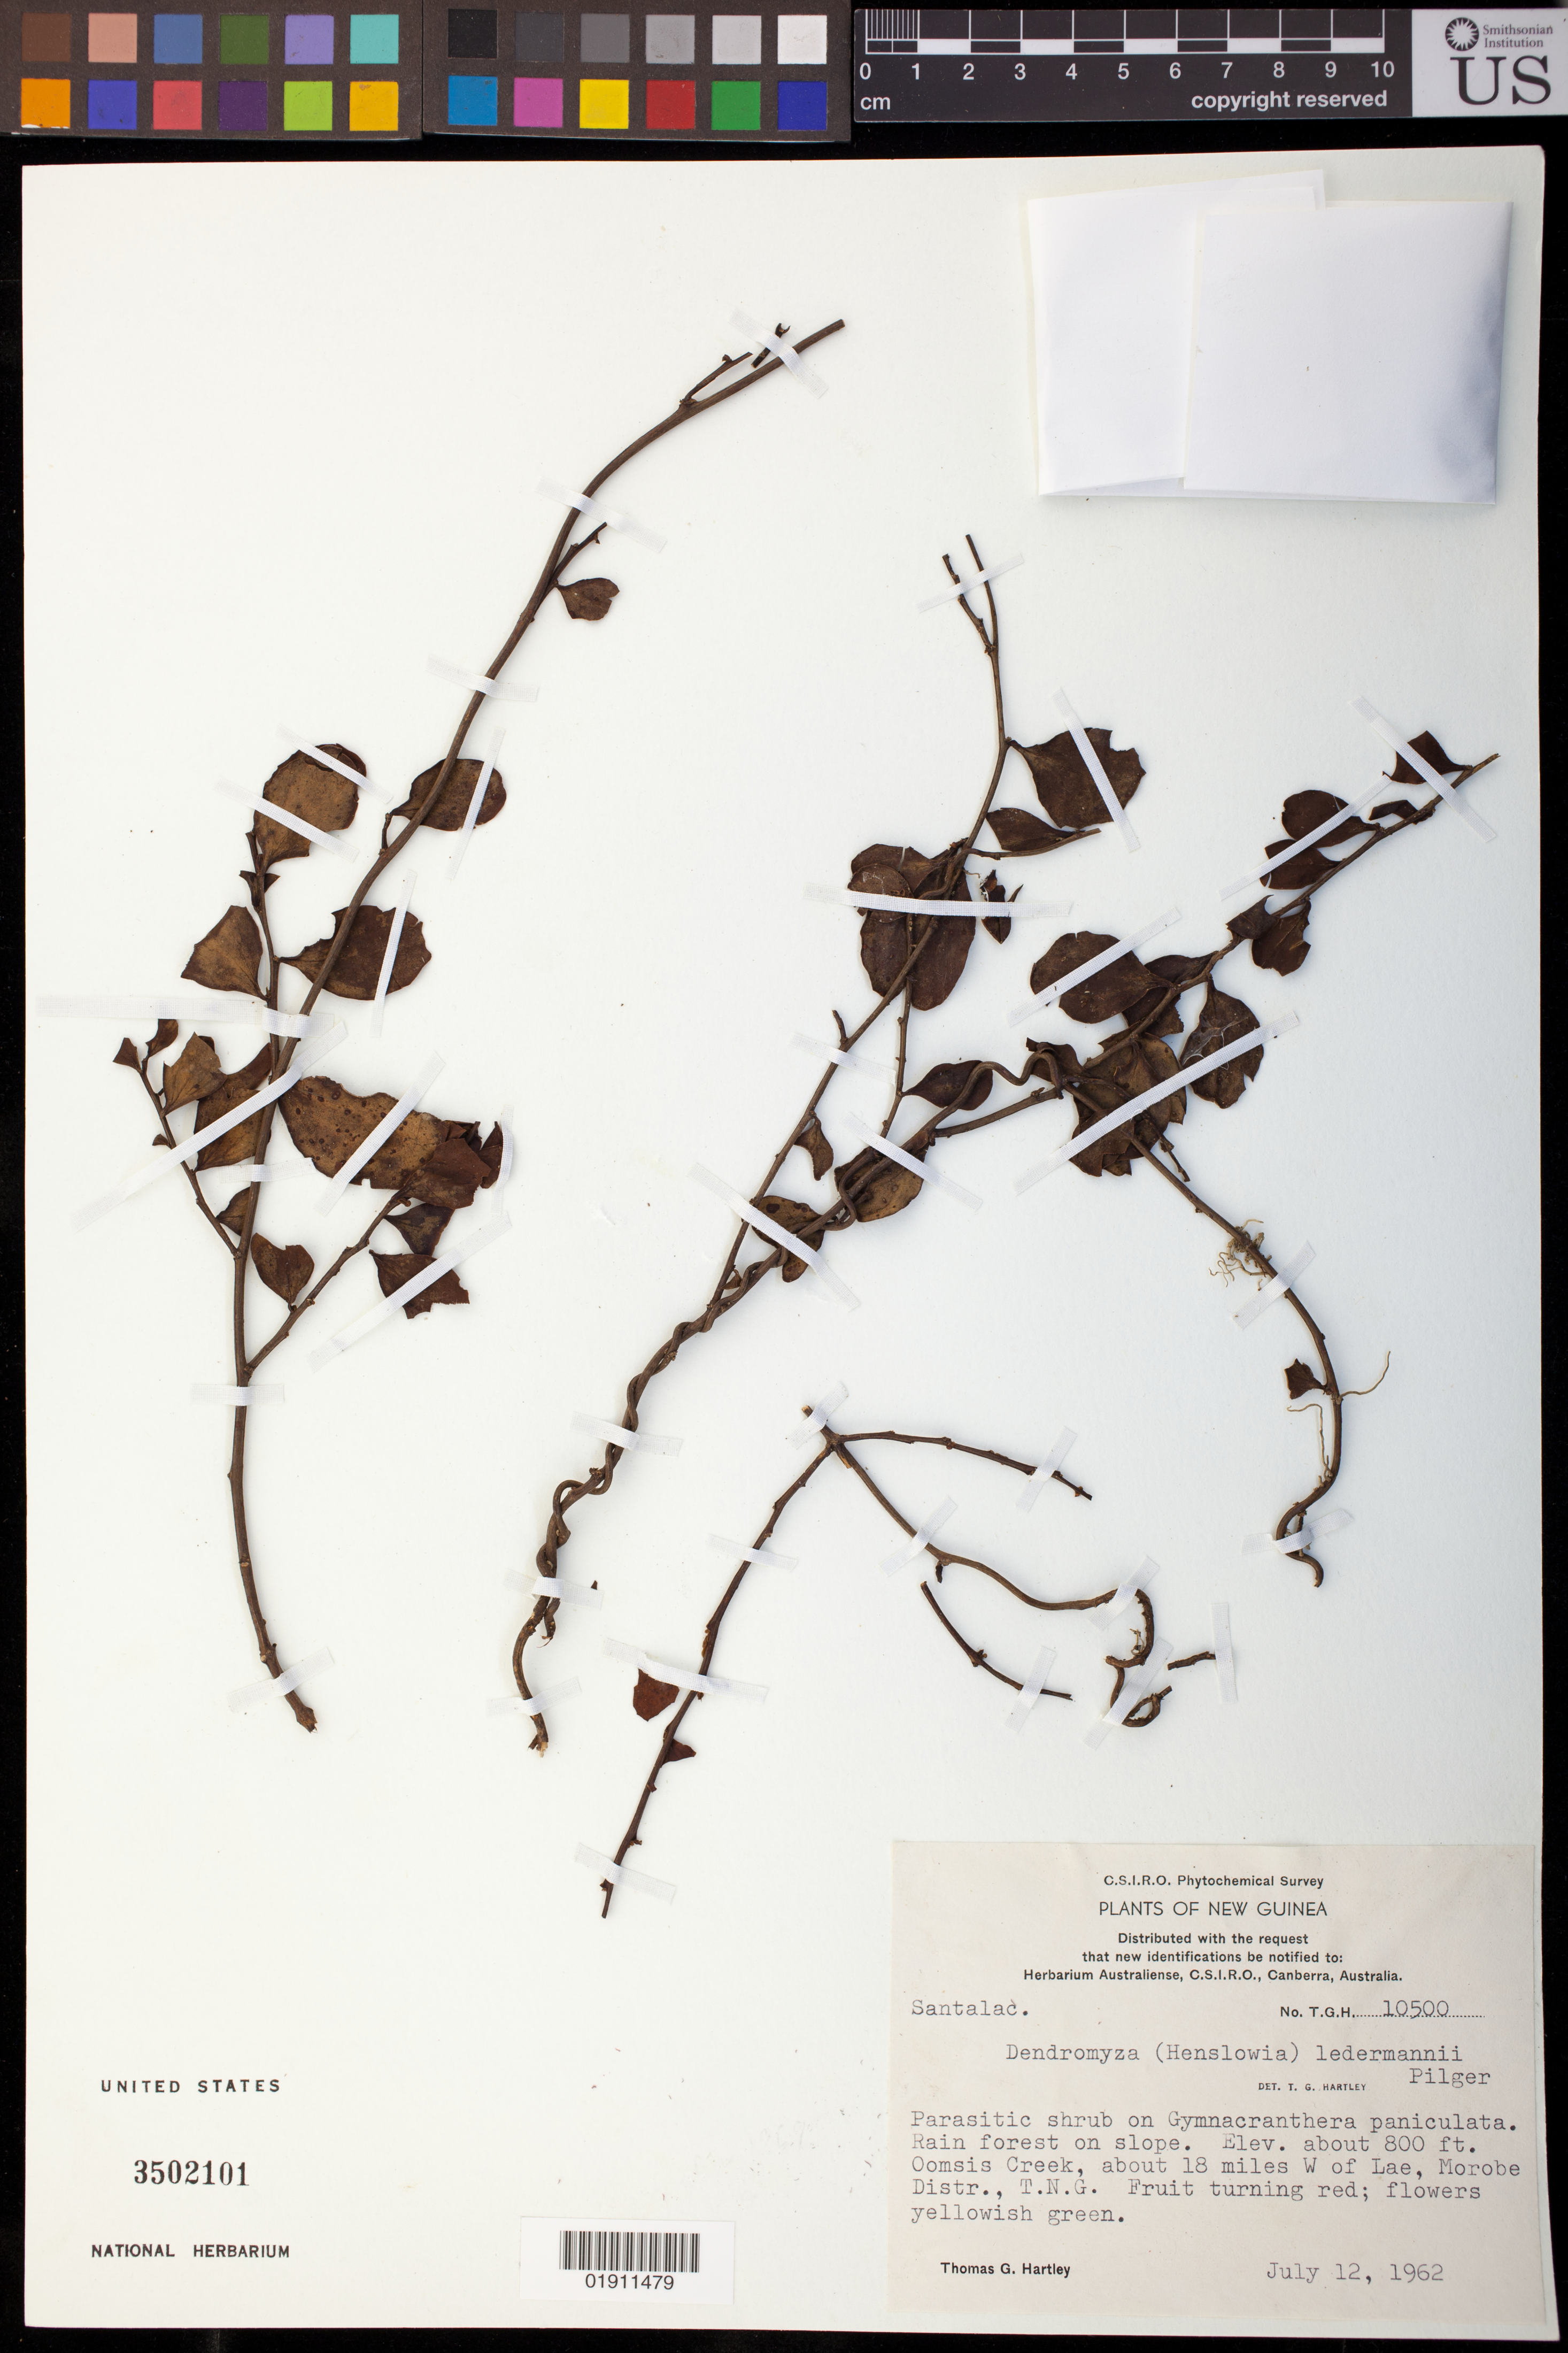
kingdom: Plantae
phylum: Tracheophyta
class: Magnoliopsida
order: Santalales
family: Amphorogynaceae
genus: Dendromyza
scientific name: Dendromyza ledermannii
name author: (Pilg.) Stauffer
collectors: T. G. Hartley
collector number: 10500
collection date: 1962-07-12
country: Papua New Guinea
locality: Oomsis Creek, about 18 miles W of Lae, Morobe Distr., T.N.G.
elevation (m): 244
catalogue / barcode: US 3502101